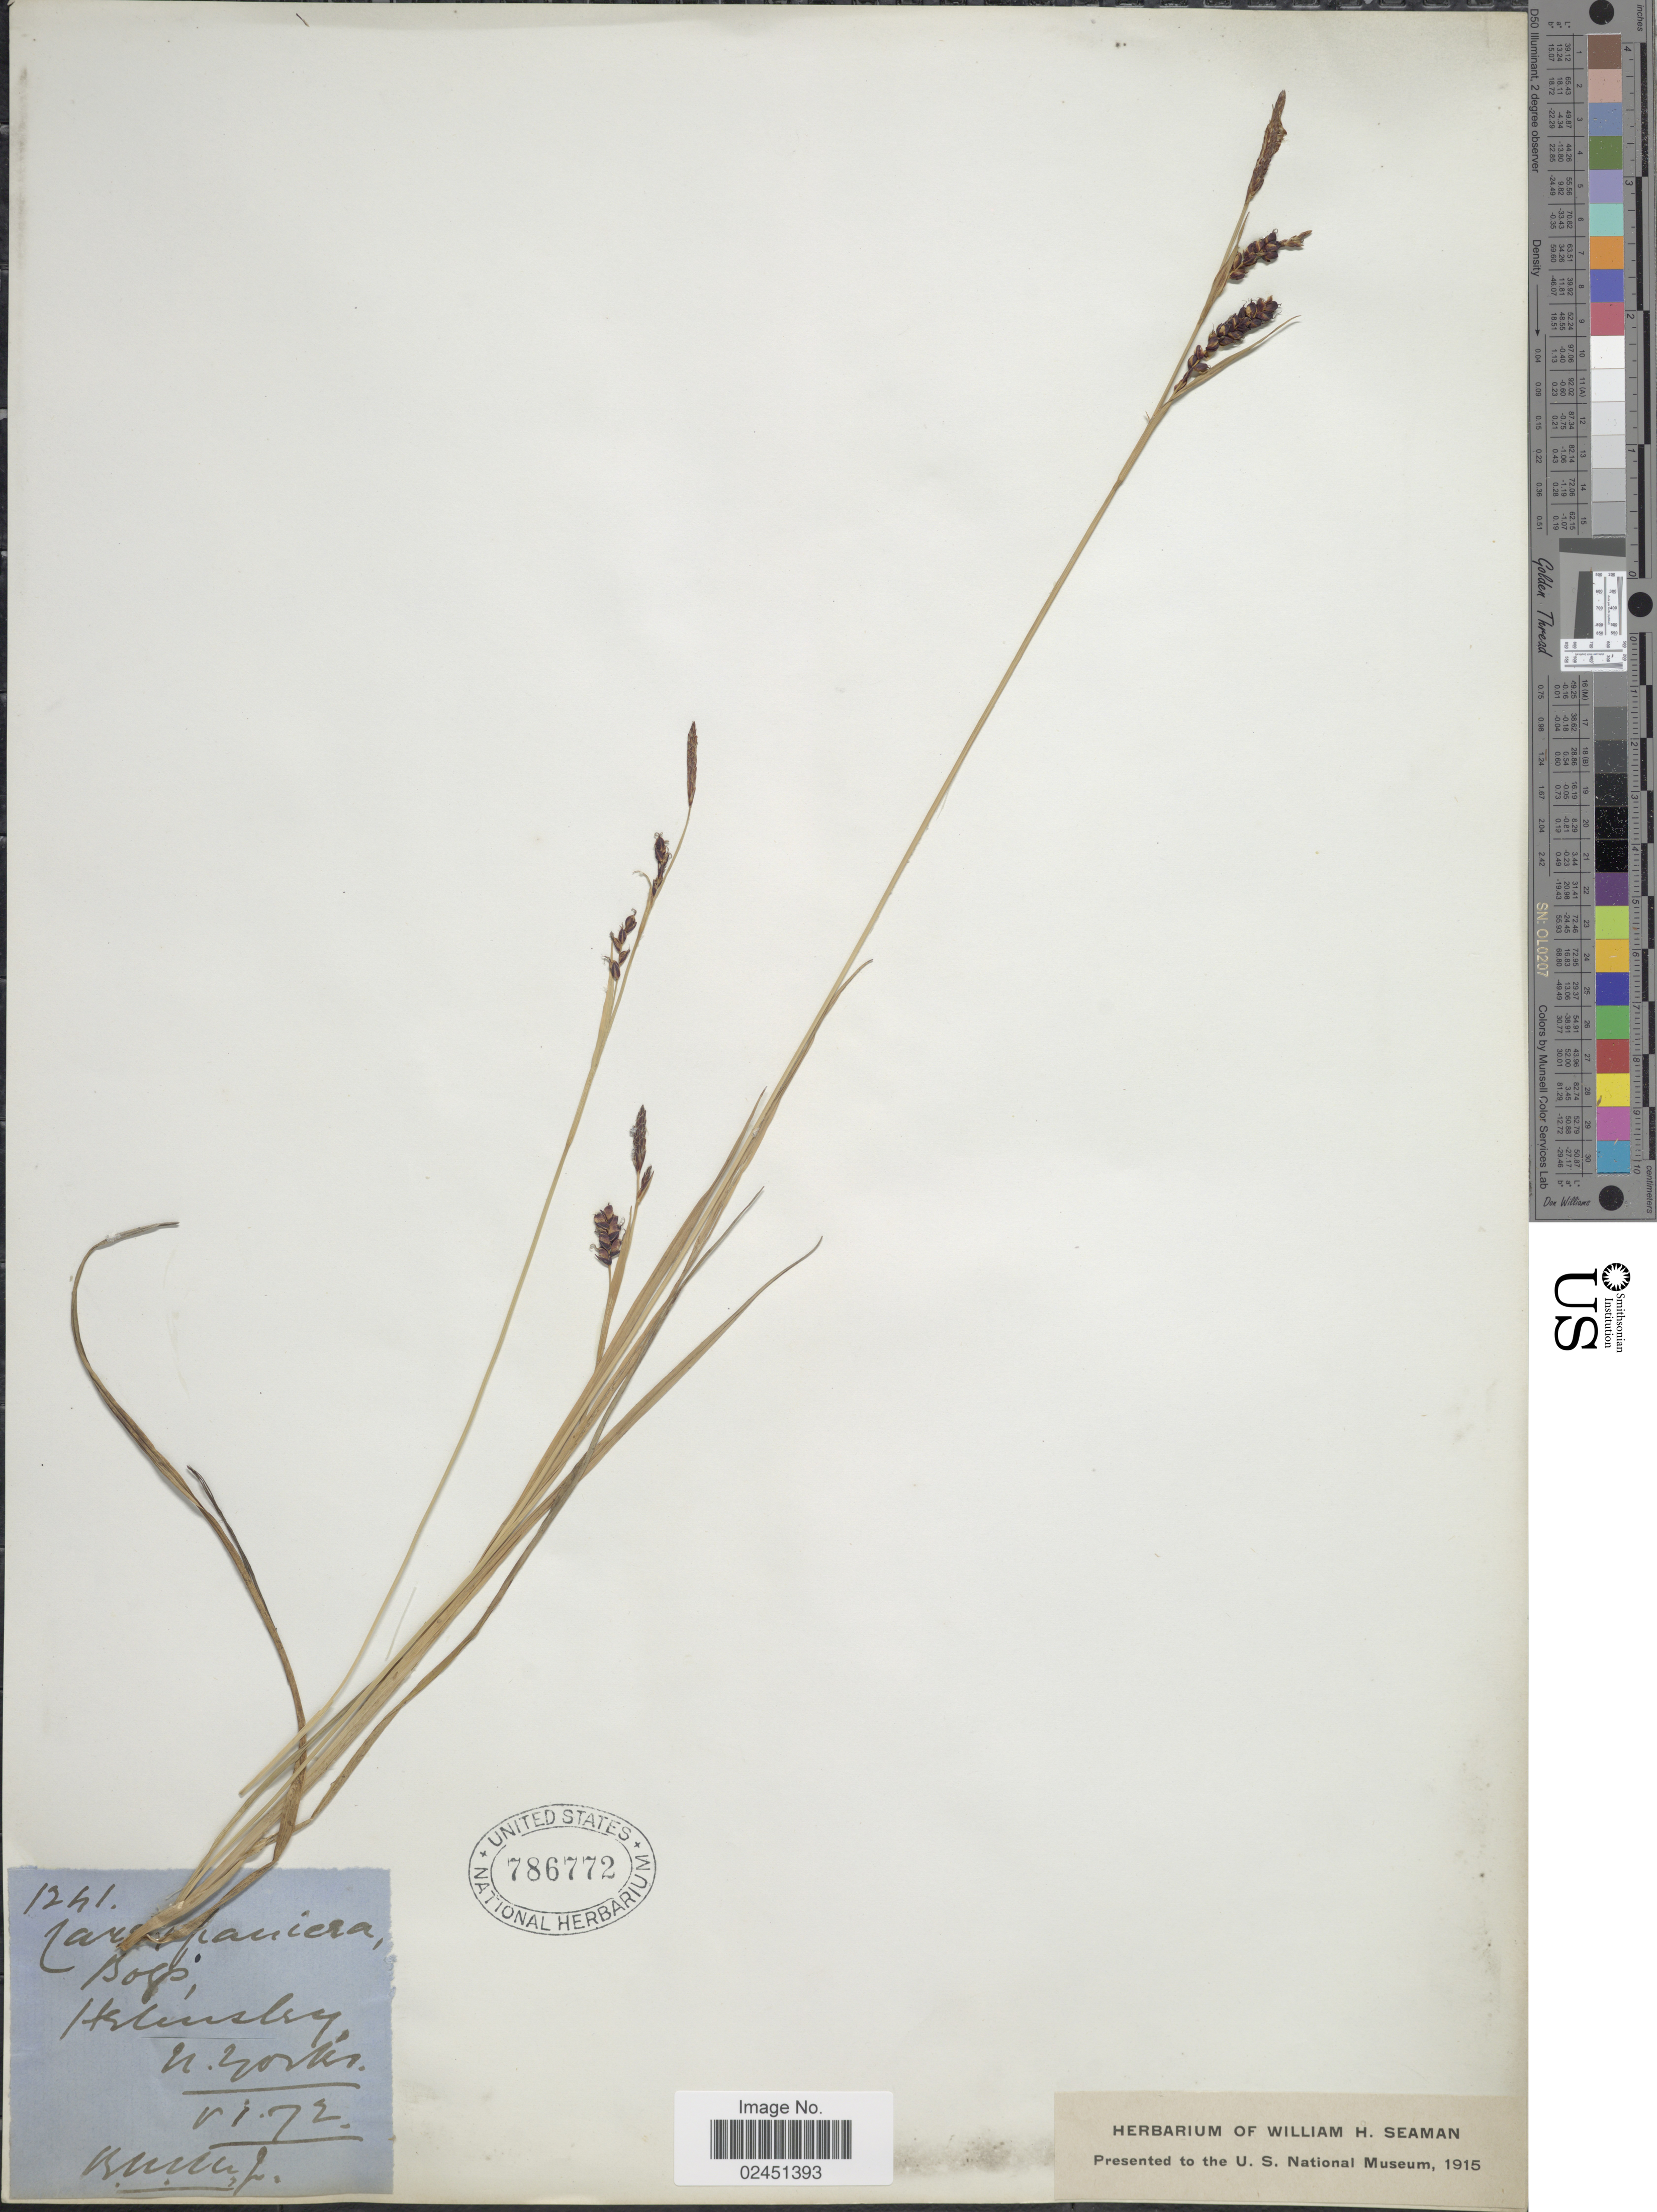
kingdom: Plantae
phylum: Tracheophyta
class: Liliopsida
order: Poales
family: Cyperaceae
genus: Carex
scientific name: Carex panicea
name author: L.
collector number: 1241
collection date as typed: Transcribed d/m/y: /6/72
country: United Kingdom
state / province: England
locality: Helmsley, N. Yorks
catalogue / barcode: US 786772